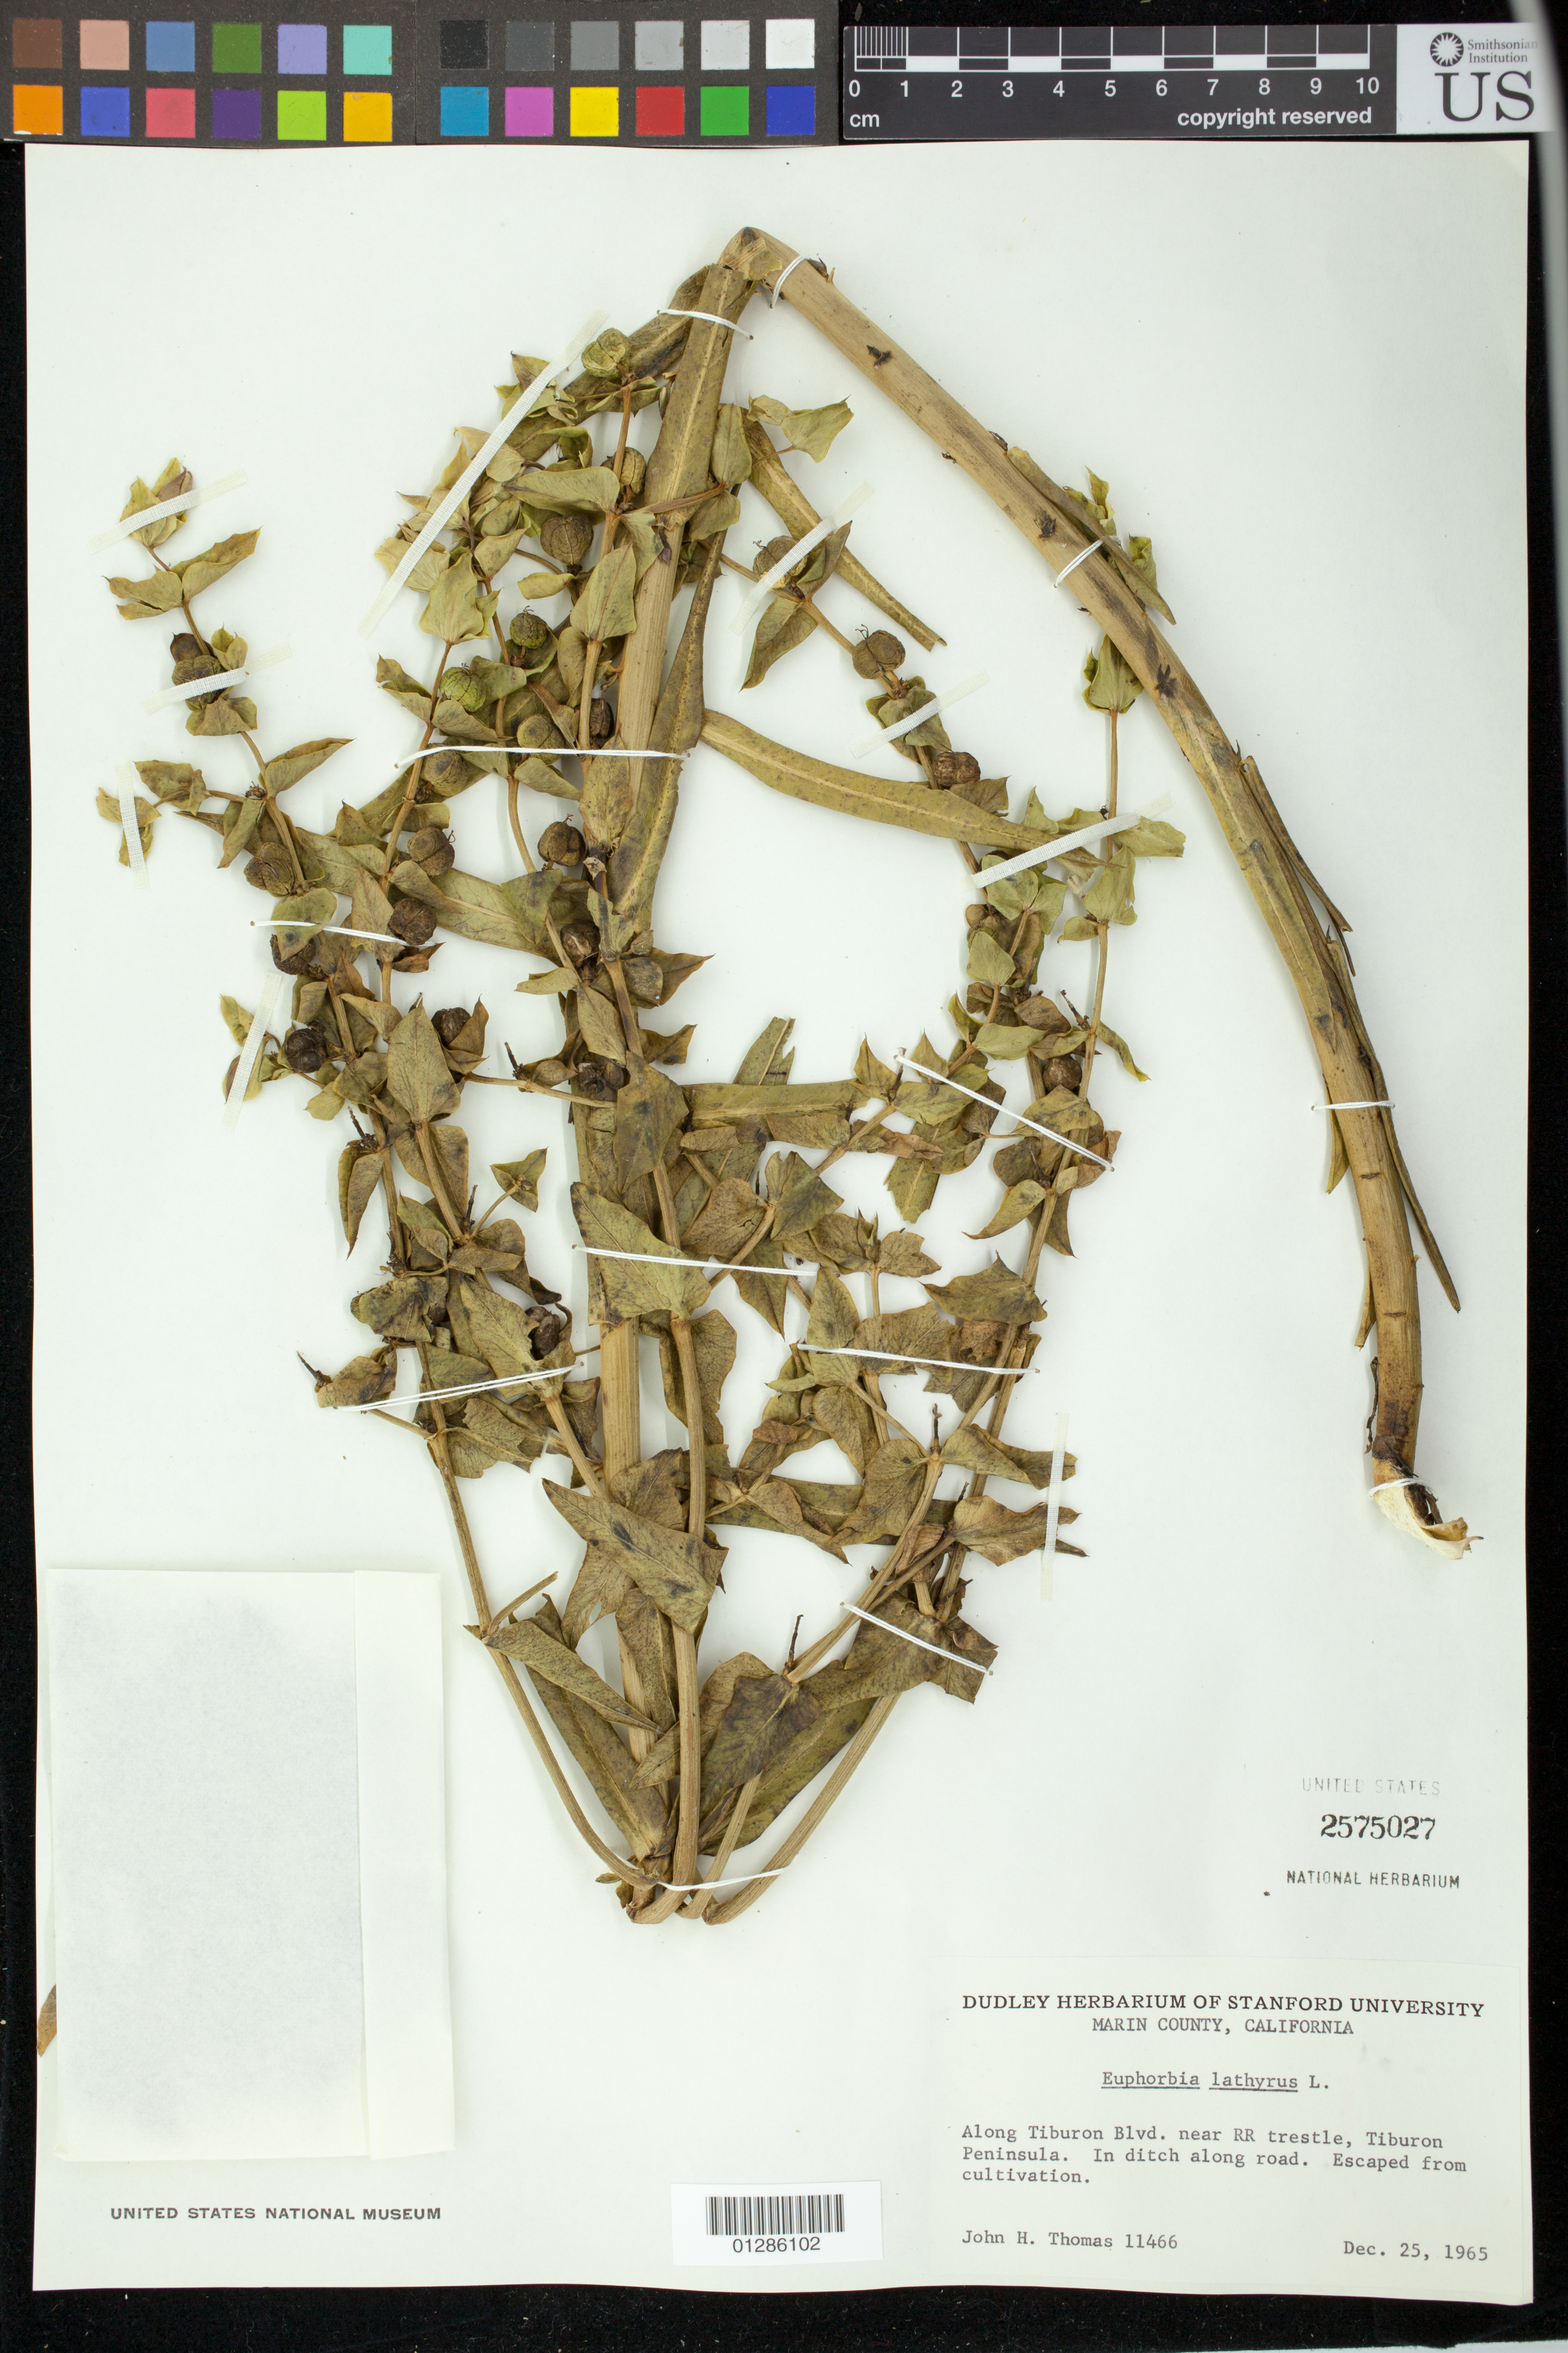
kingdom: Plantae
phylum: Tracheophyta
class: Magnoliopsida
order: Malpighiales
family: Euphorbiaceae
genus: Euphorbia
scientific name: Euphorbia lathyris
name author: L.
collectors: J. H. Thomas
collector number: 11466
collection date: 1965-12-25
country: United States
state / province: California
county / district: Marin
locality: Along Tiburon Blvd. near RR trestle, Tiburon Peninsula. Escaped from cultivation.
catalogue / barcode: US 2575027